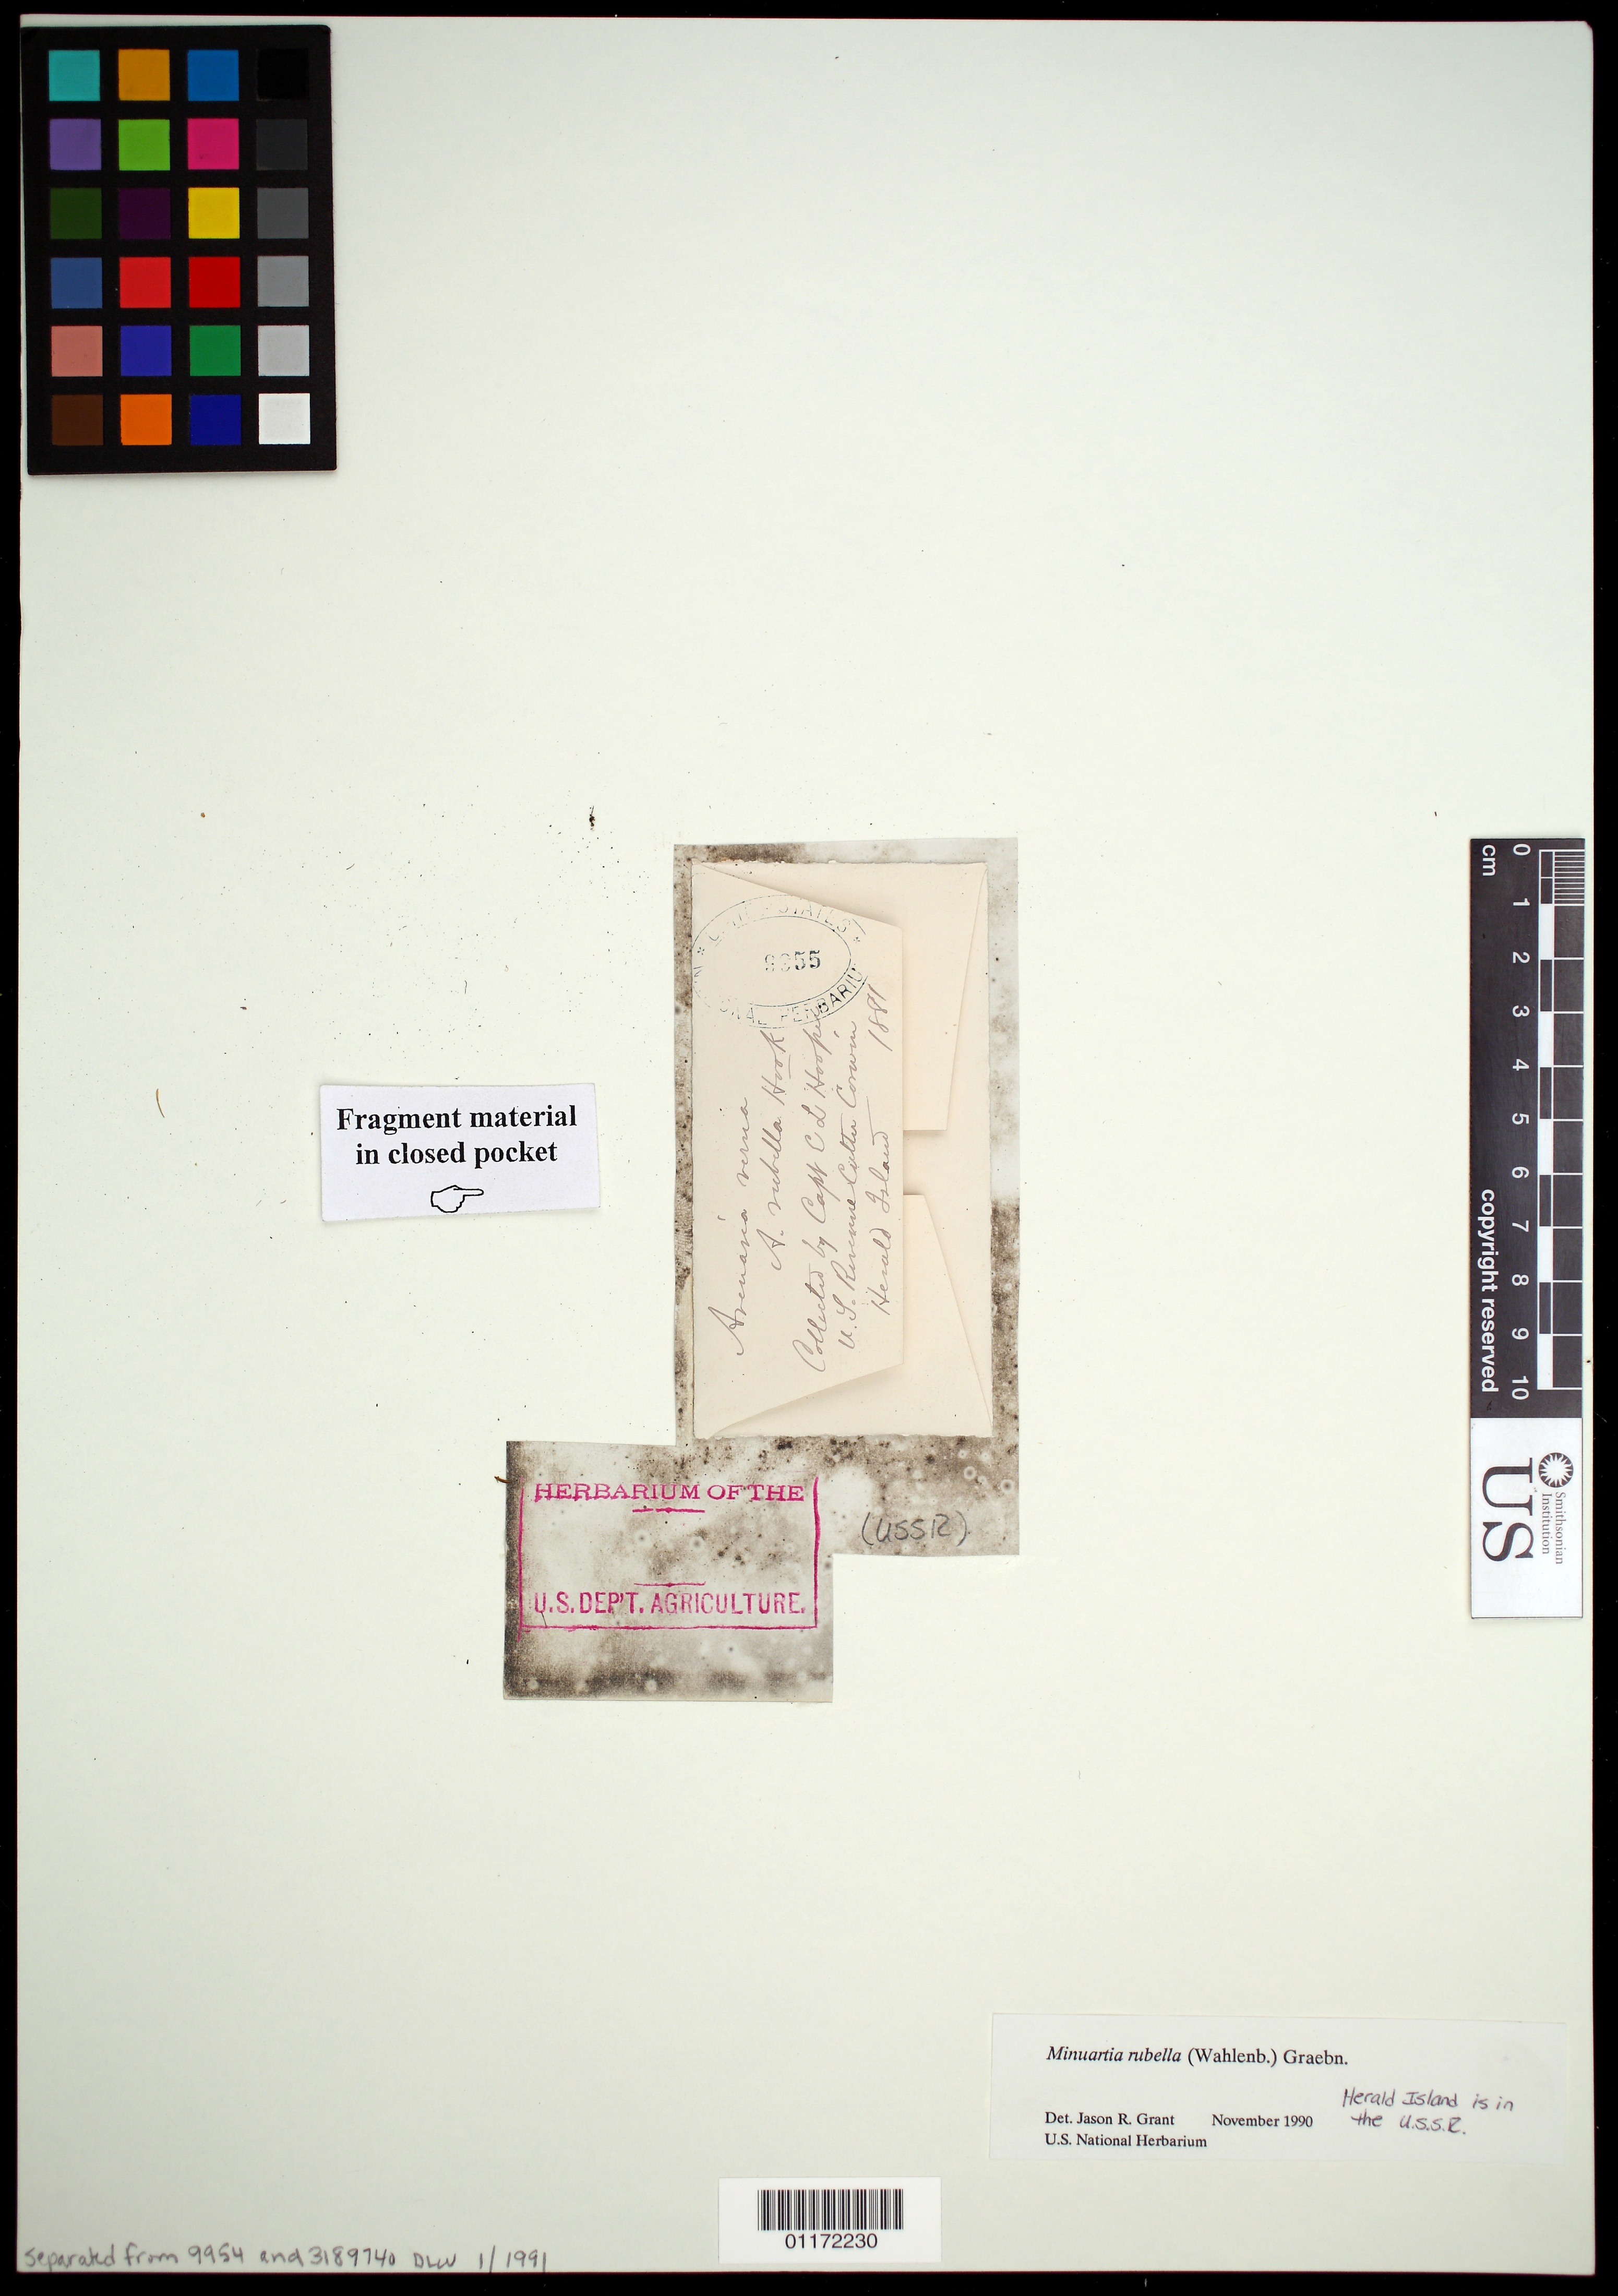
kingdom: Plantae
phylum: Tracheophyta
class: Magnoliopsida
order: Caryophyllales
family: Caryophyllaceae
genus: Minuartia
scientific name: Minuartia rubella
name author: (Wahlenb.) Hiern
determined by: Grant, J. R., (SWITZERLAND)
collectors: C. Hooper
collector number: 1535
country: Russian Federation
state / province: Chukotka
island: Gerald [ Herald ]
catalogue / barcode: US 9355